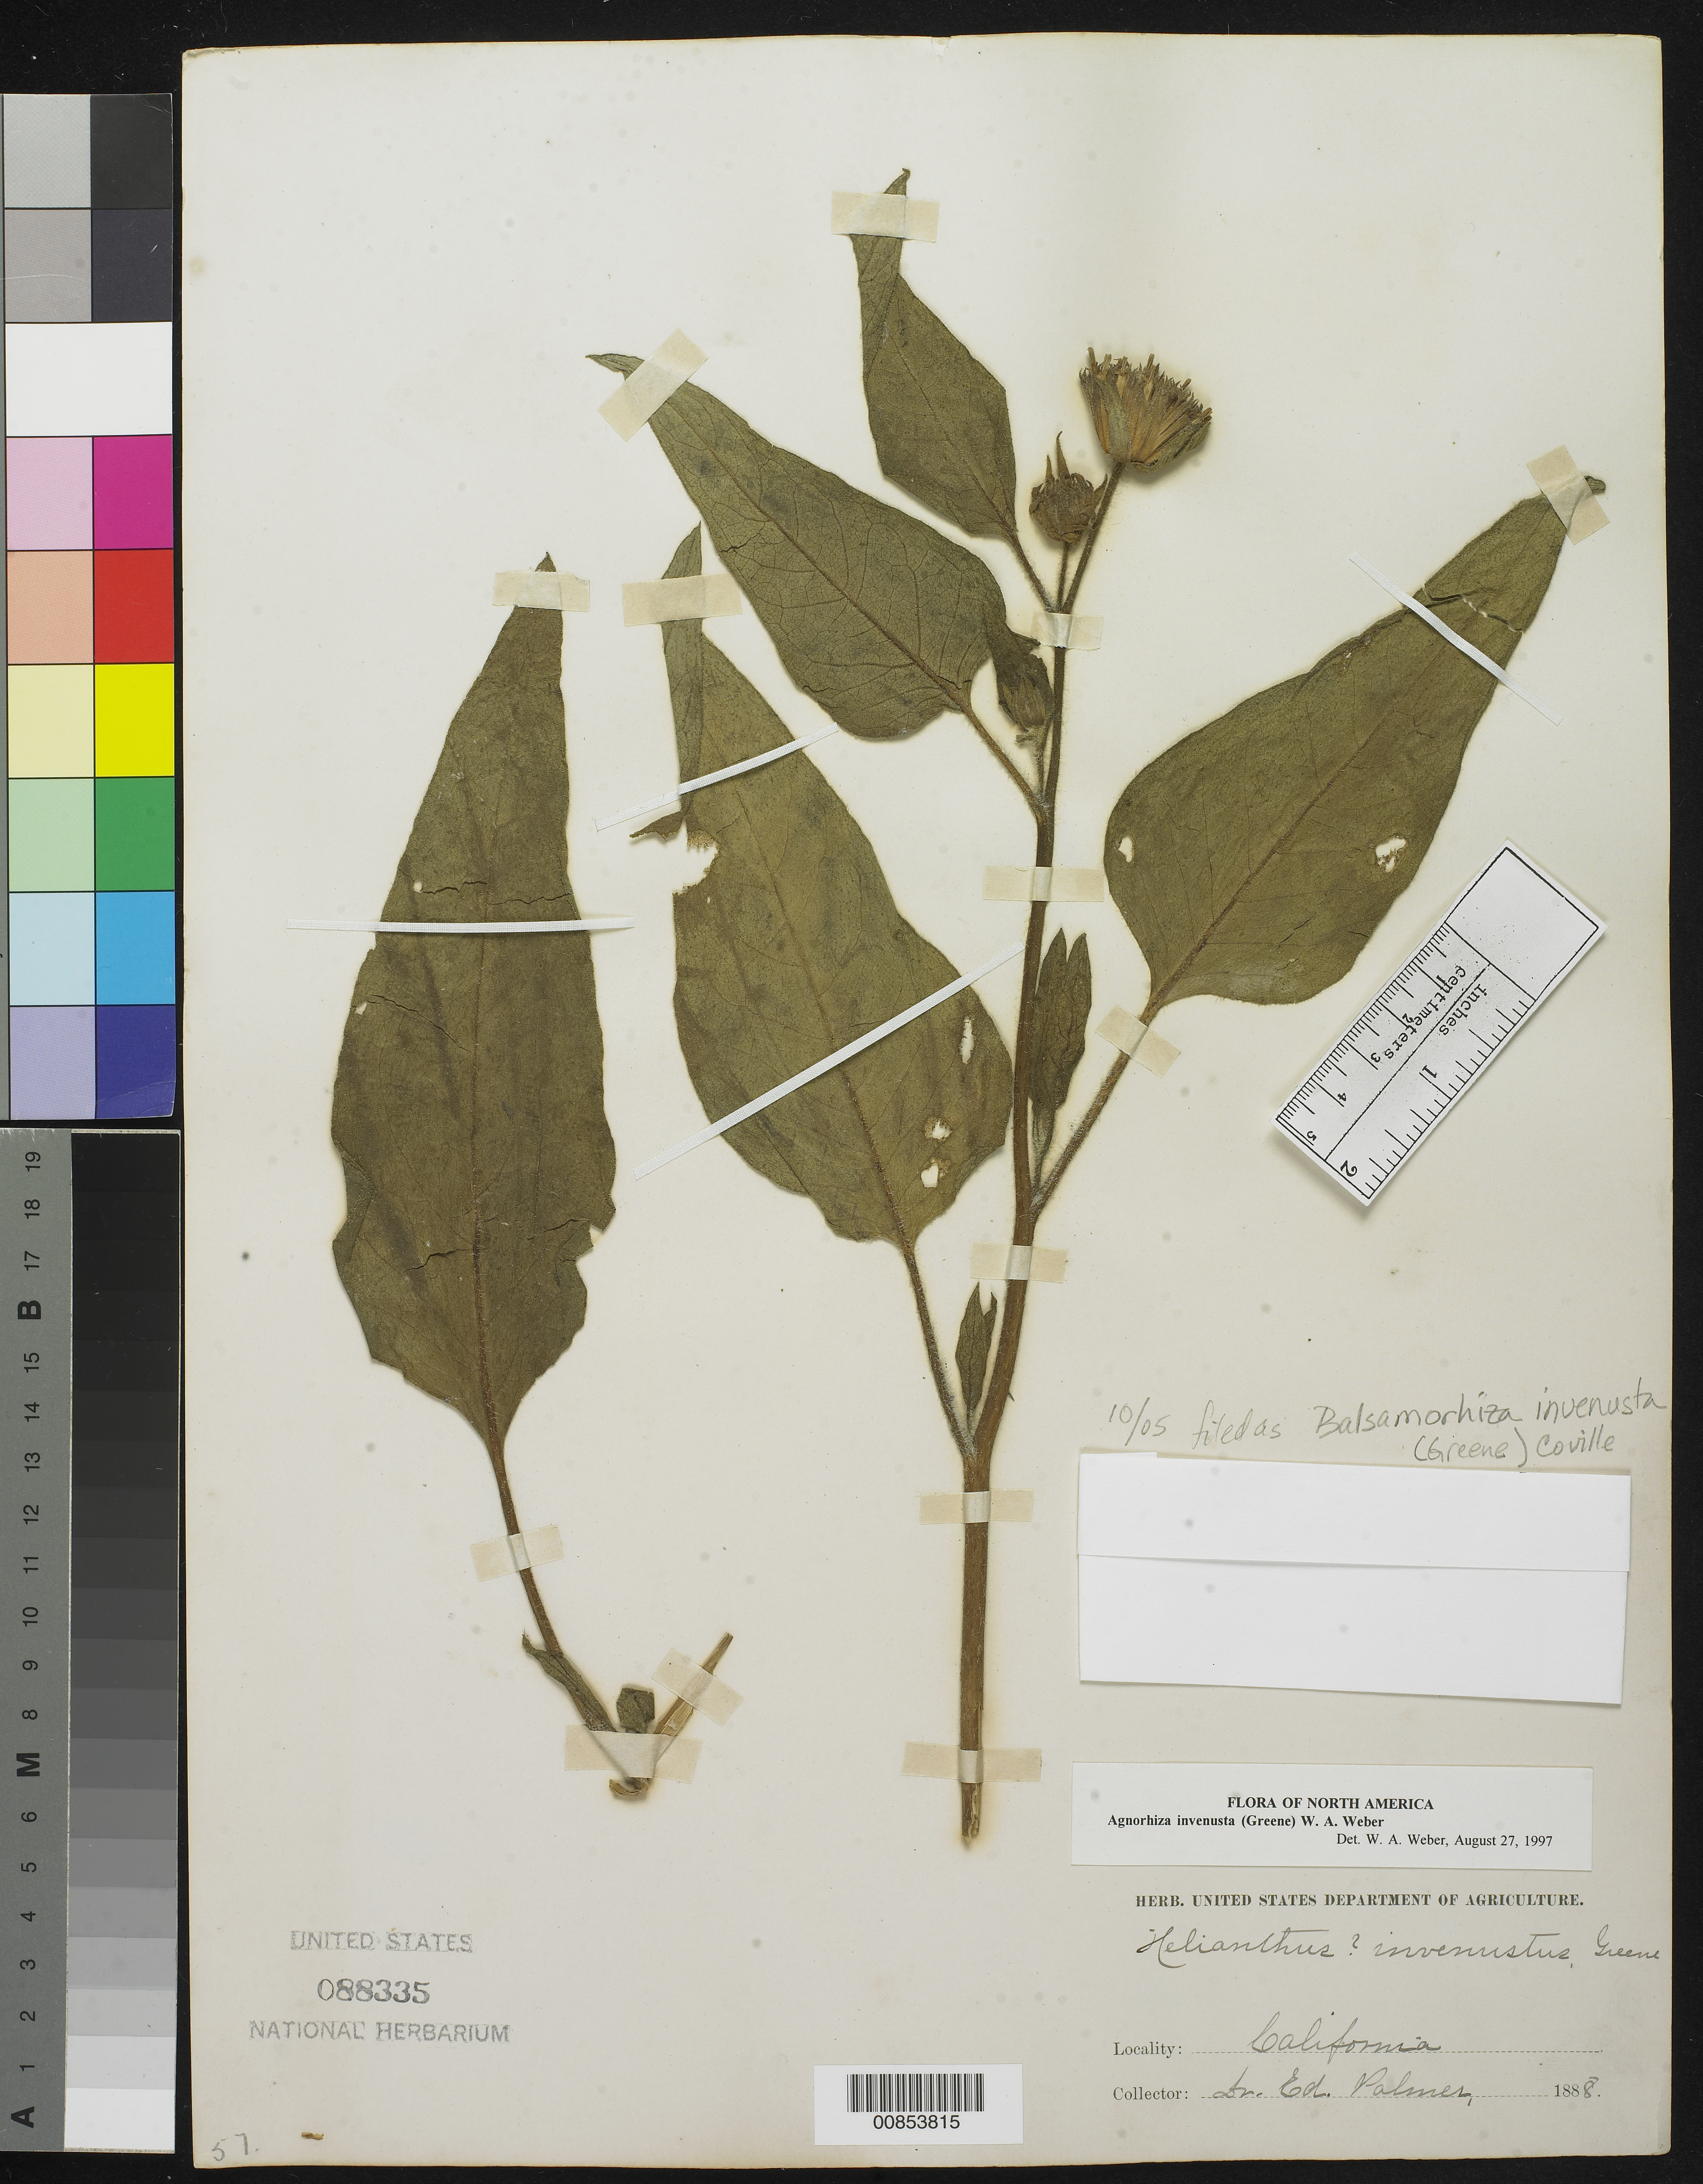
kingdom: Plantae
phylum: Tracheophyta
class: Magnoliopsida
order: Asterales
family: Asteraceae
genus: Balsamorhiza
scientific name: Balsamorhiza invenusta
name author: (Greene) Coville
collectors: E. Palmer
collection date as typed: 1888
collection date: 1888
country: United States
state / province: California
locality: California.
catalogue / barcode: US 88335